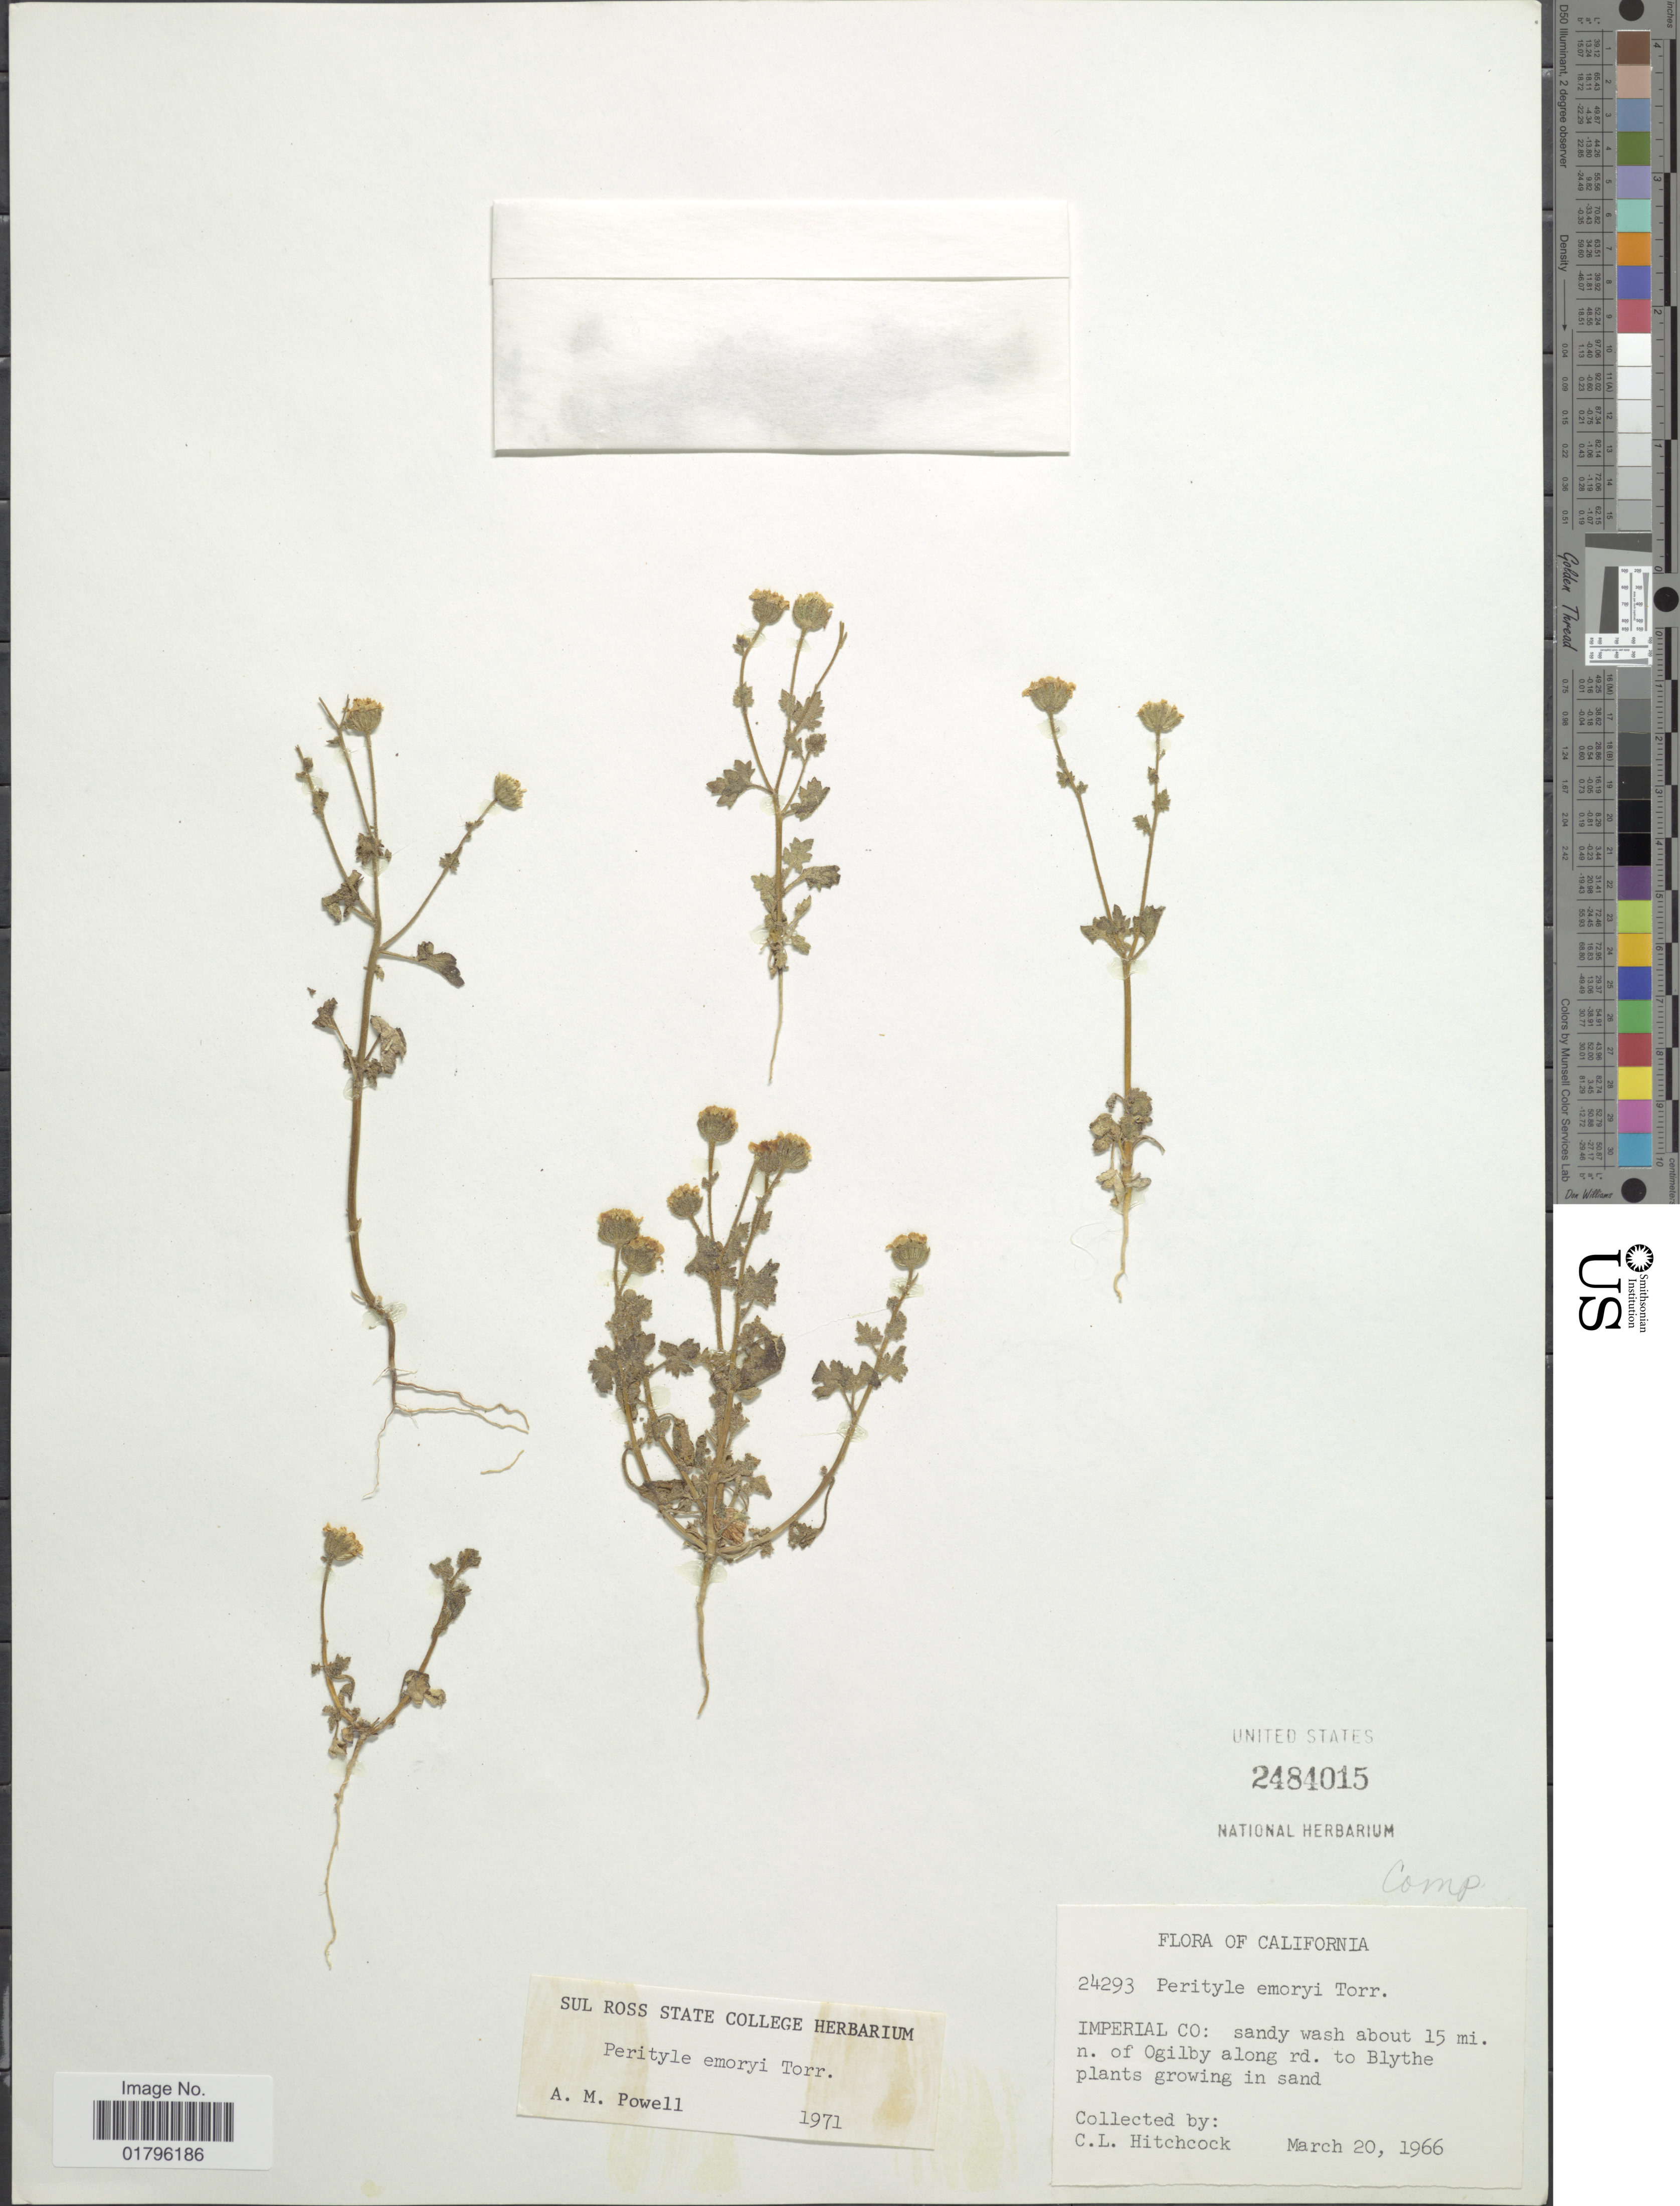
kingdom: Plantae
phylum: Tracheophyta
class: Magnoliopsida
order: Asterales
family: Asteraceae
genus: Perityle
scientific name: Perityle emoryi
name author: Torr.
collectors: C. L. Hitchcock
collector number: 24293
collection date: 1966-03-20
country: United States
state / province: California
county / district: Imperial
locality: Imperial Co: about 15 mi. n. of Ogilby along rd. to Blythe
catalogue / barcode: US 2484015